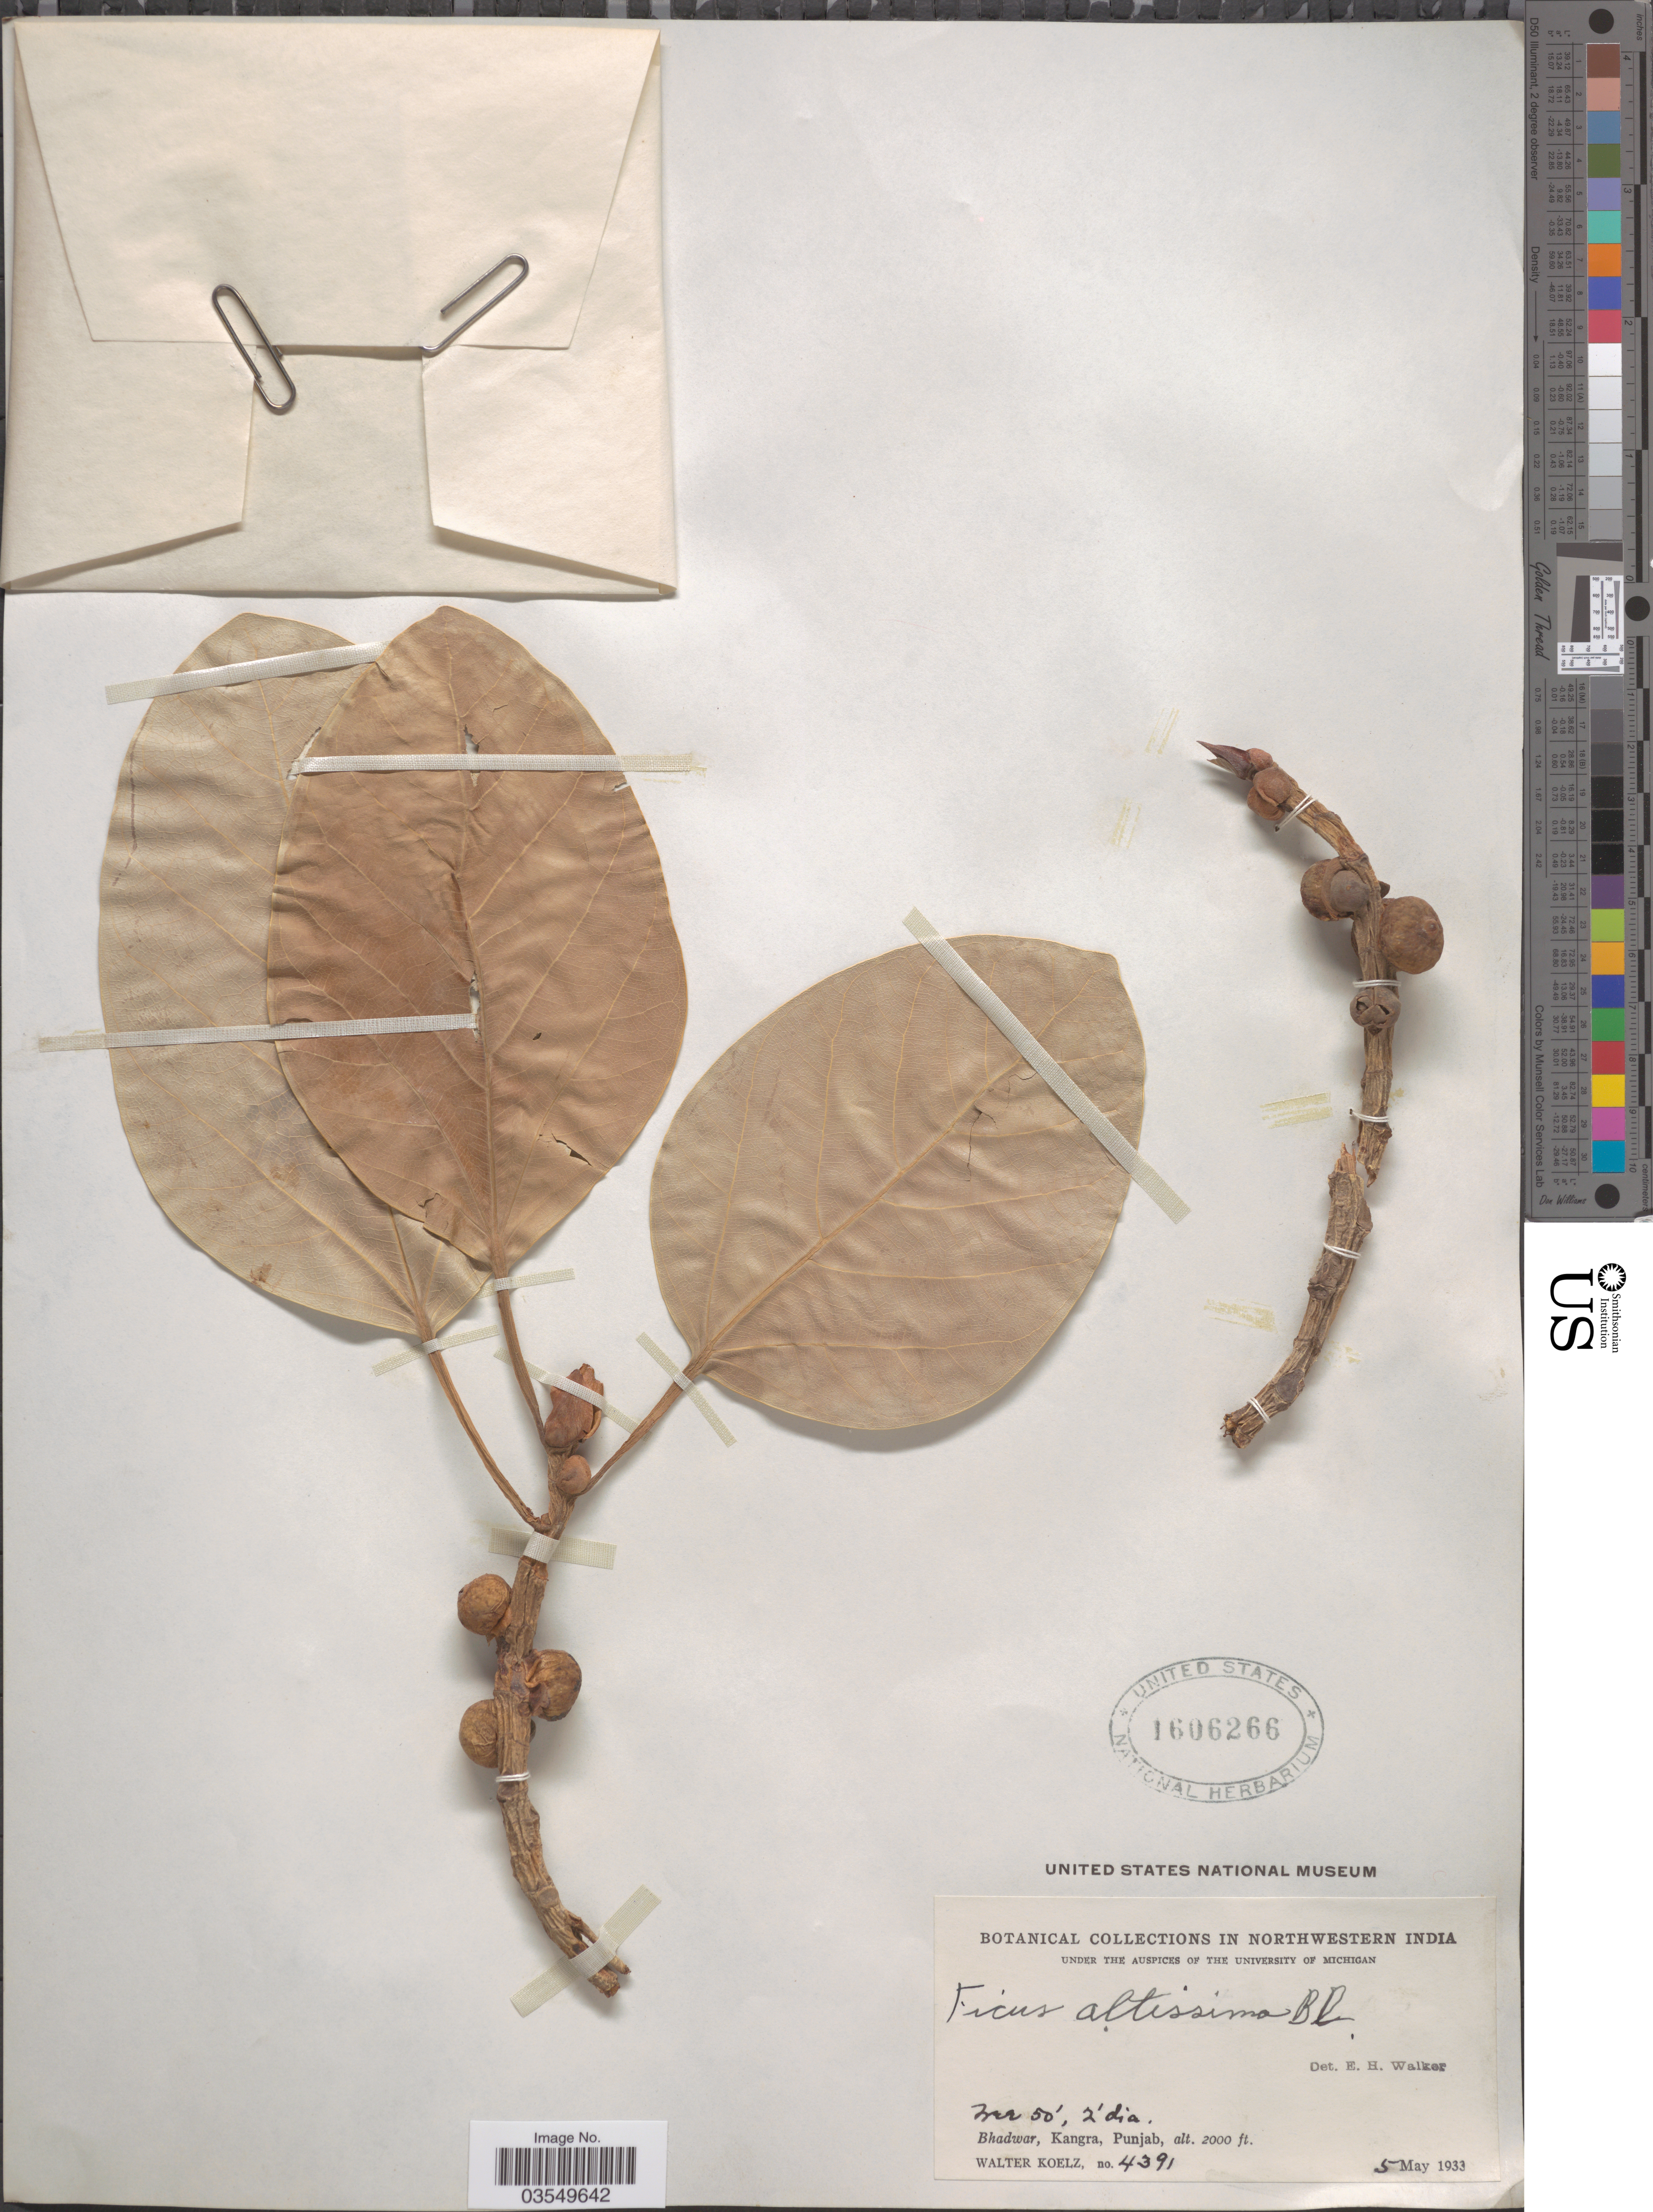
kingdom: Plantae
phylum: Tracheophyta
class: Magnoliopsida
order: Rosales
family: Moraceae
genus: Ficus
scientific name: Ficus altissima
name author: Blume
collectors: W. N. Koelz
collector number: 4391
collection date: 1933-05-05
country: India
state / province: Punjab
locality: Northwestern India. Bhadwar, Kangra.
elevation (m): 610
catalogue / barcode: US 1606266